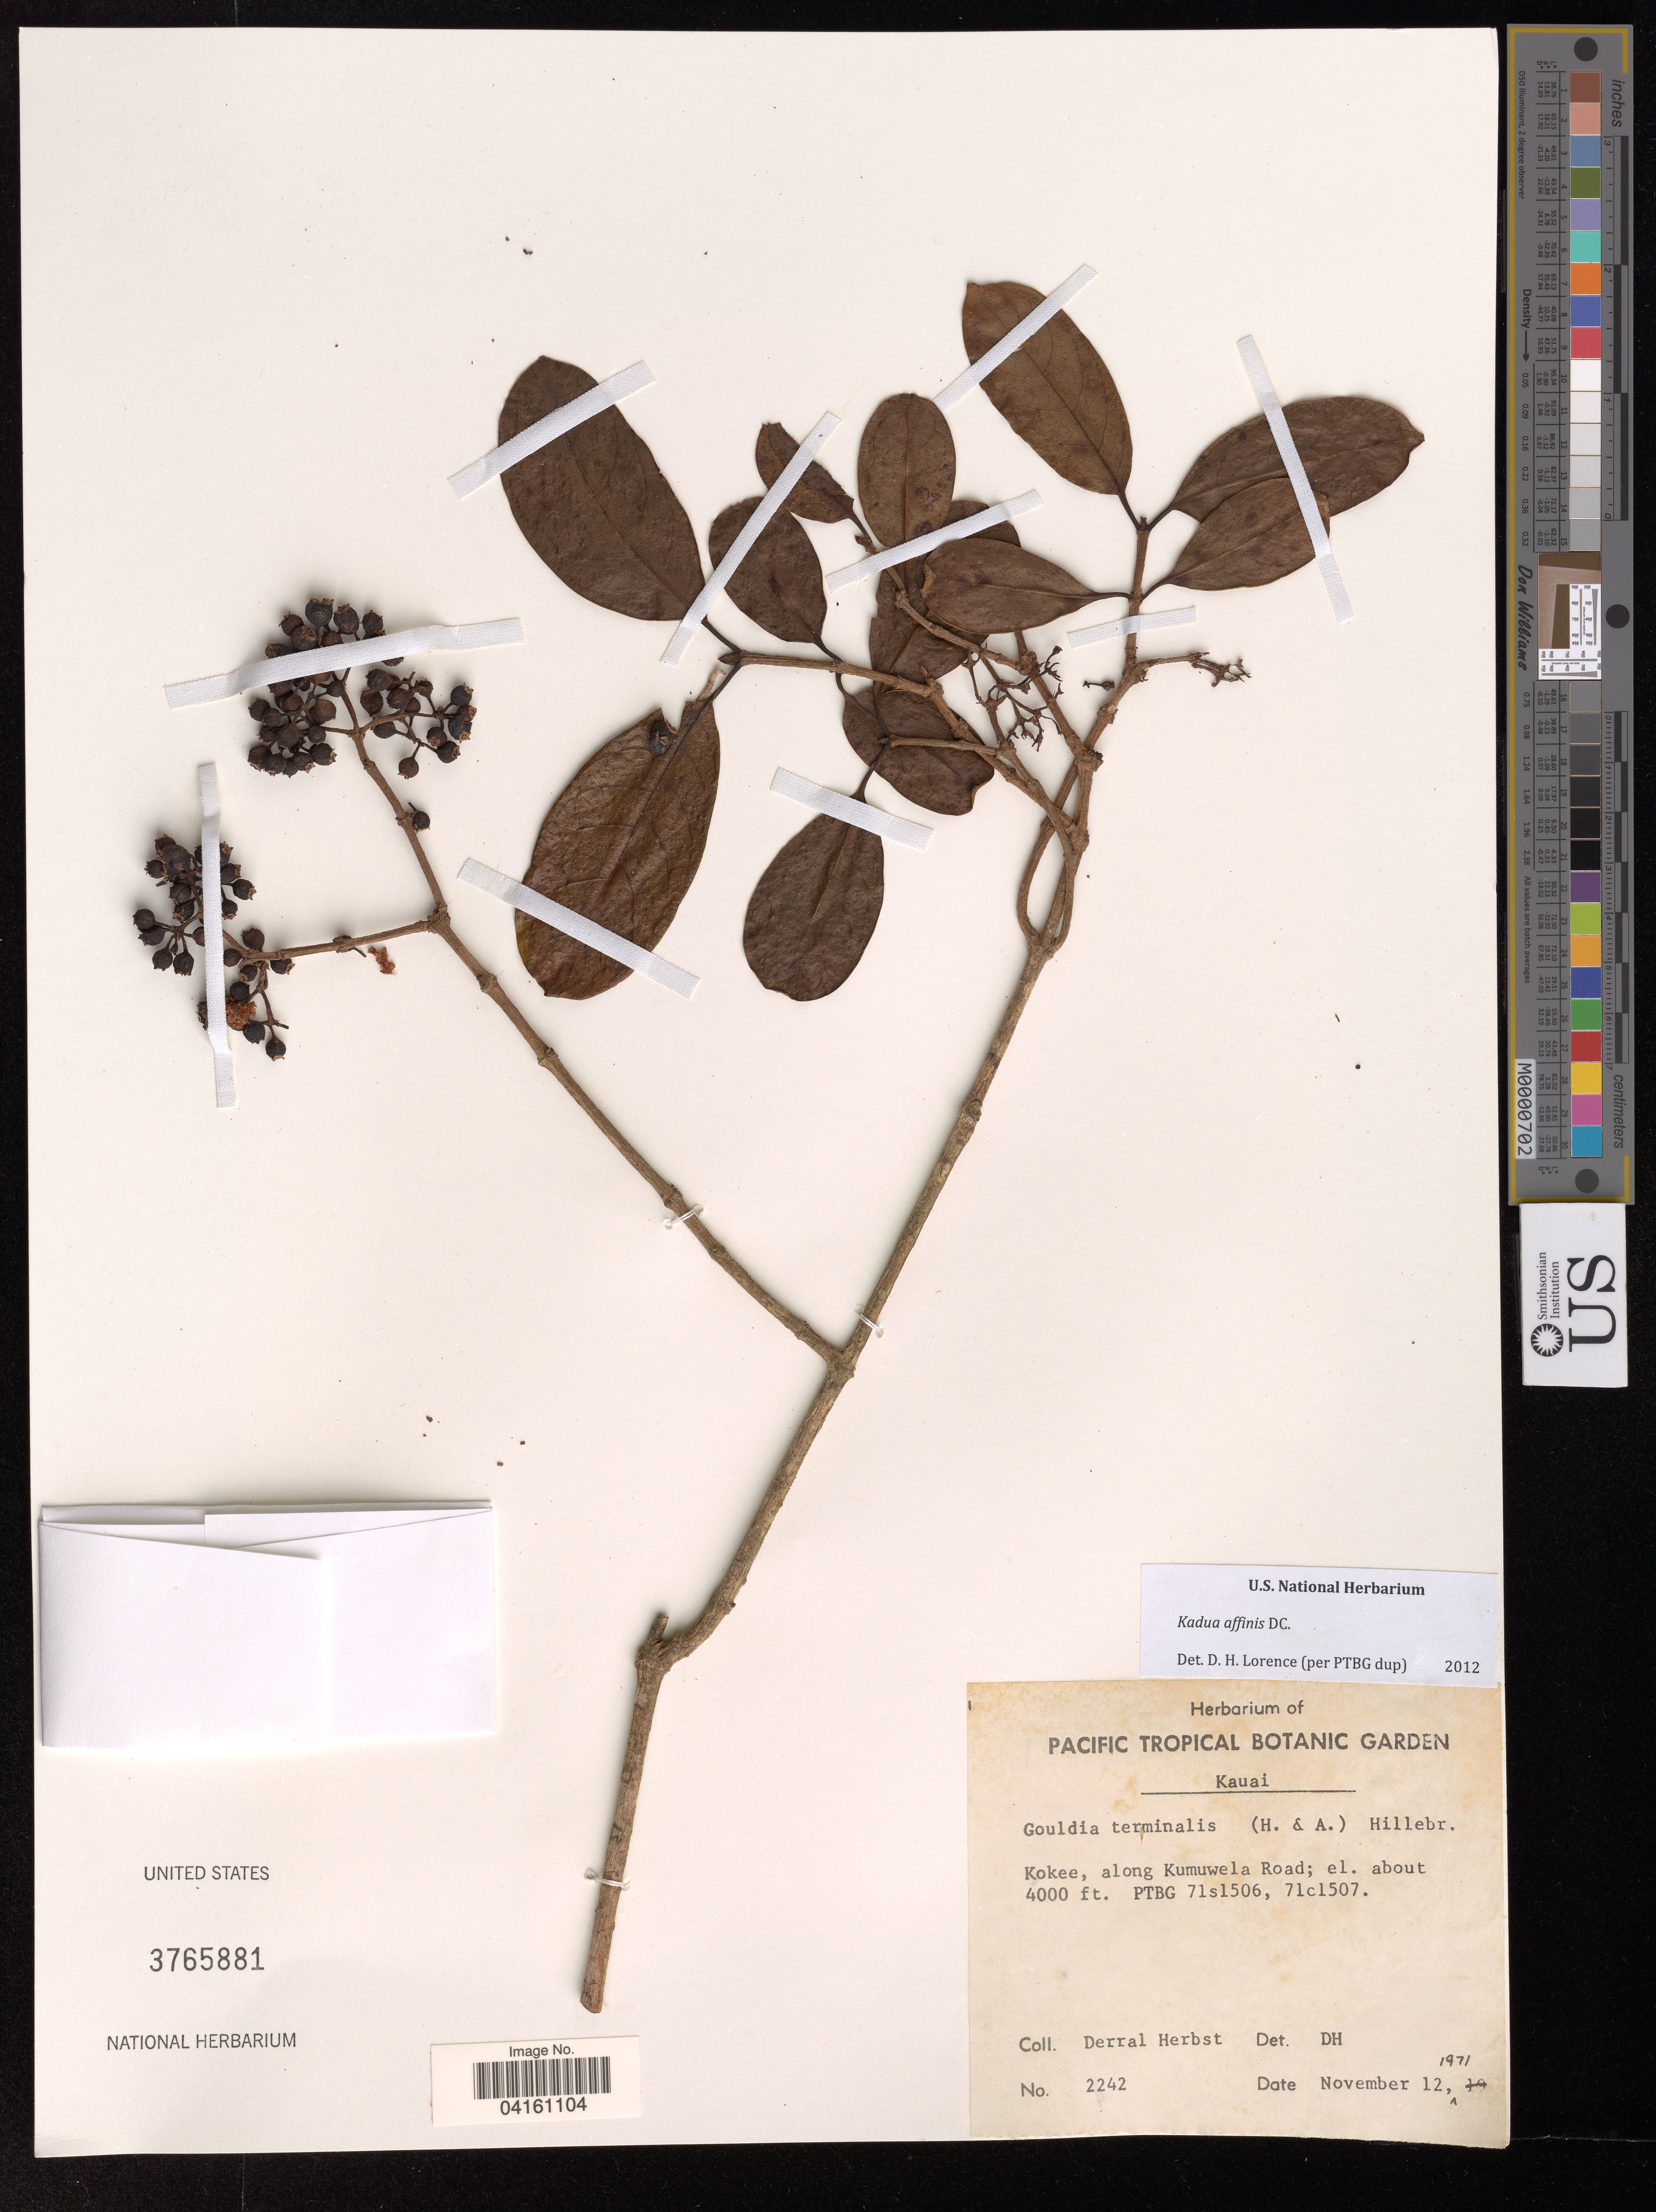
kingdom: Plantae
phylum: Tracheophyta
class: Magnoliopsida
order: Gentianales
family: Rubiaceae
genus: Kadua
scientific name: Kadua affinis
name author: DC.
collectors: D. R. Herbst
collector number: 2242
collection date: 1971-11-12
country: United States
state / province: Hawaii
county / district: Kauai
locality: Kauai. Kokee, along Kumuwela Road. PTBG 71s1506, 71c1507.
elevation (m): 1219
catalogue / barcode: US 3765881